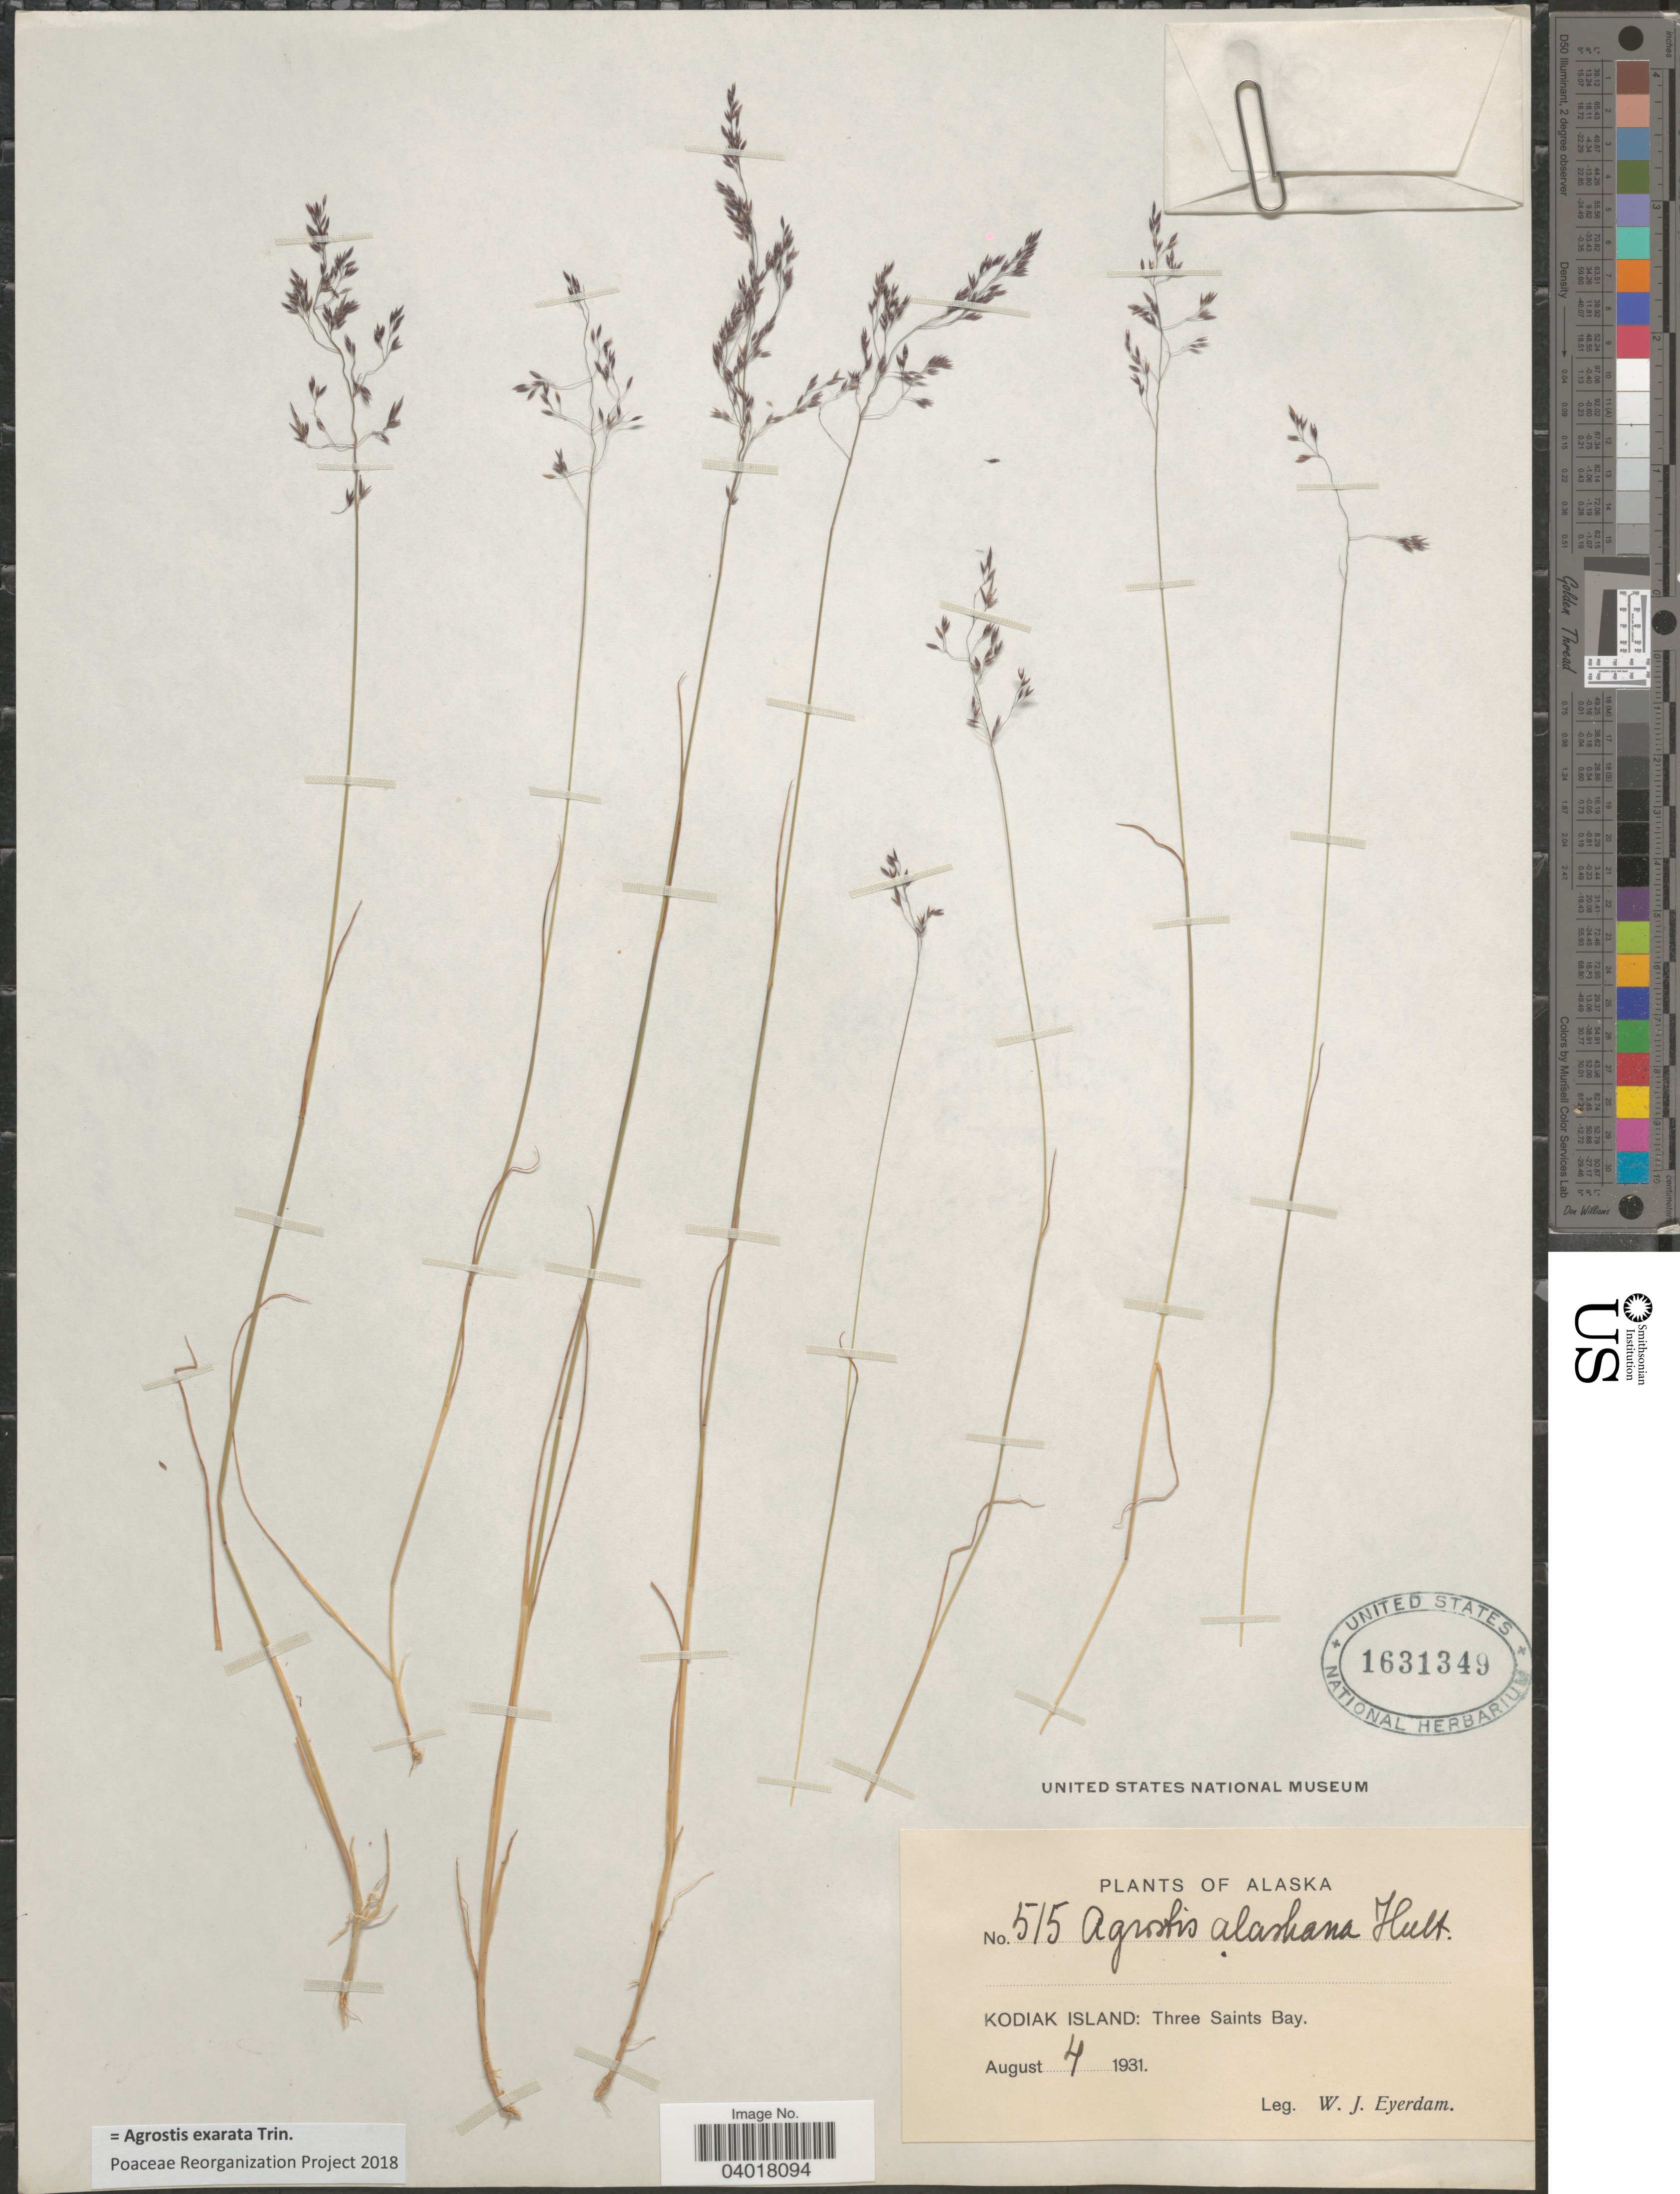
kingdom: Plantae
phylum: Tracheophyta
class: Liliopsida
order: Poales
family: Poaceae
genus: Agrostis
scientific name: Agrostis exarata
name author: Trin.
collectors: W. J. Eyerdam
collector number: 515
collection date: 1931-08-04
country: United States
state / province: Alaska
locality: Kodiak Island: Three Saints Bay.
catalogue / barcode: US 1631349